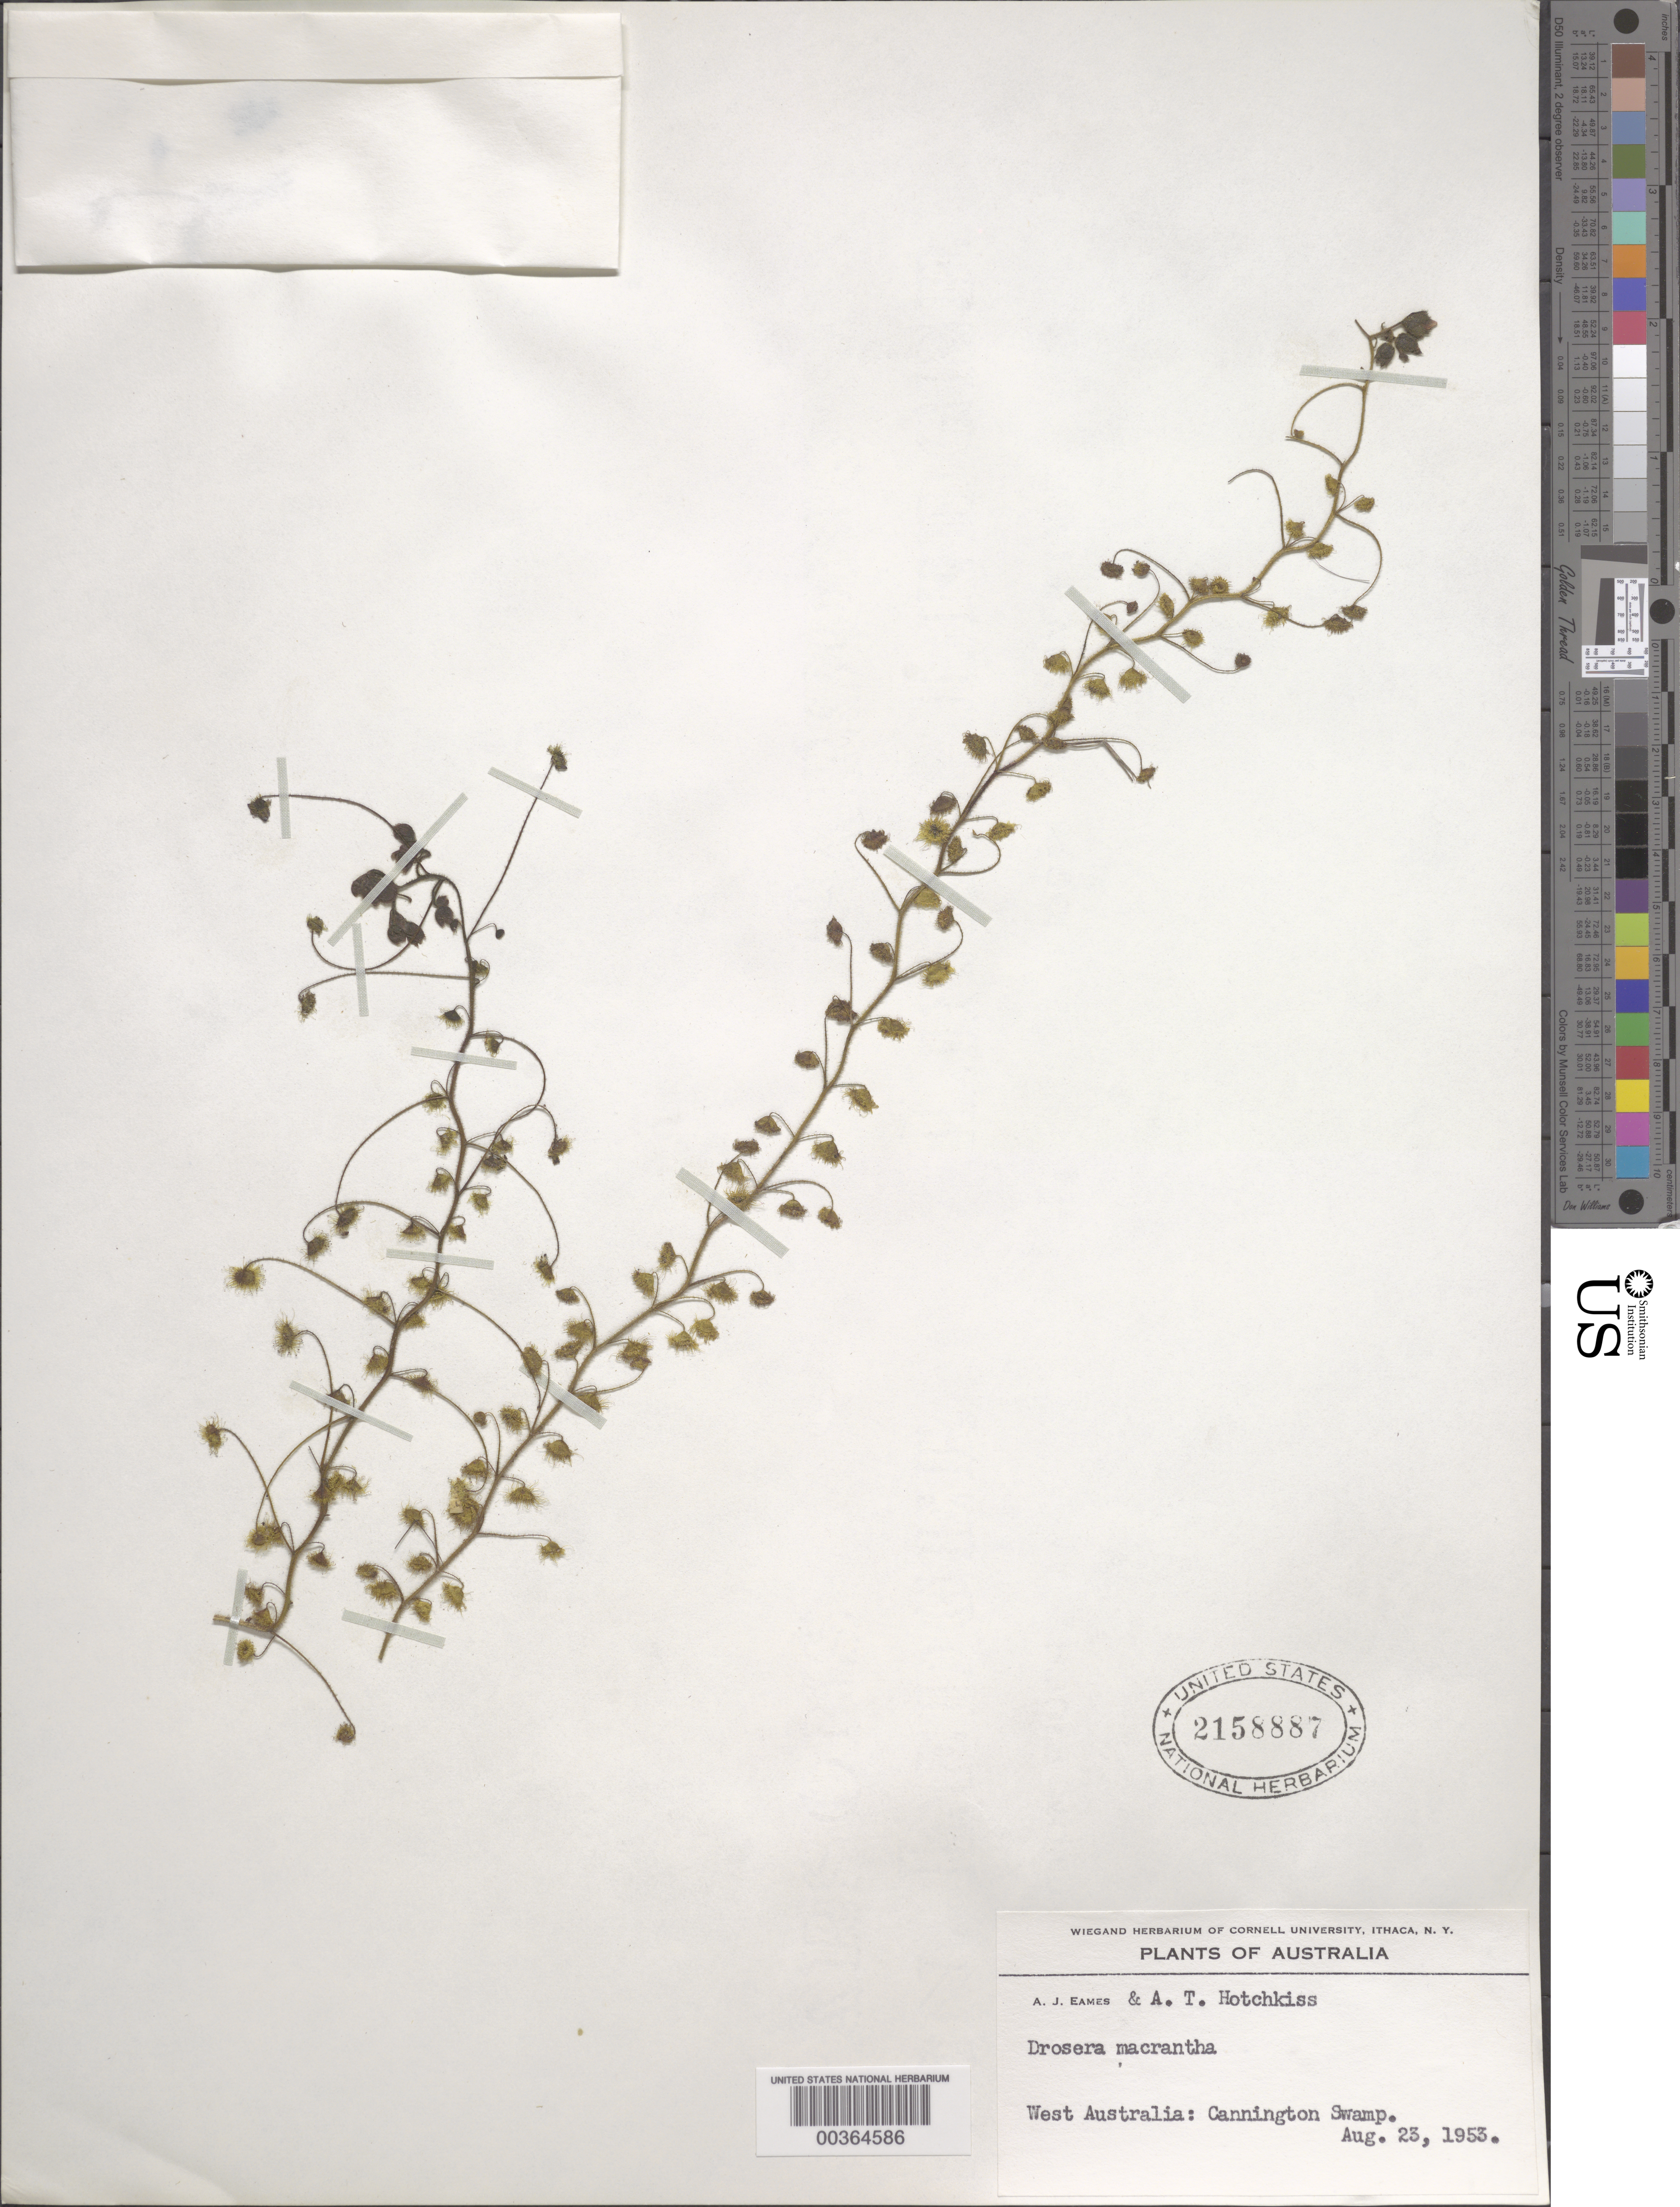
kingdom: Plantae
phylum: Tracheophyta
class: Magnoliopsida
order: Caryophyllales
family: Droseraceae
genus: Drosera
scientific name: Drosera macrantha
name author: Endl.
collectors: A. J. Eames & A. Hotchkiss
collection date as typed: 23 Aug 1953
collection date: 1953-08-23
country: Australia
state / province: Western Australia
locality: Cannington swamp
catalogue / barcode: US 2158887